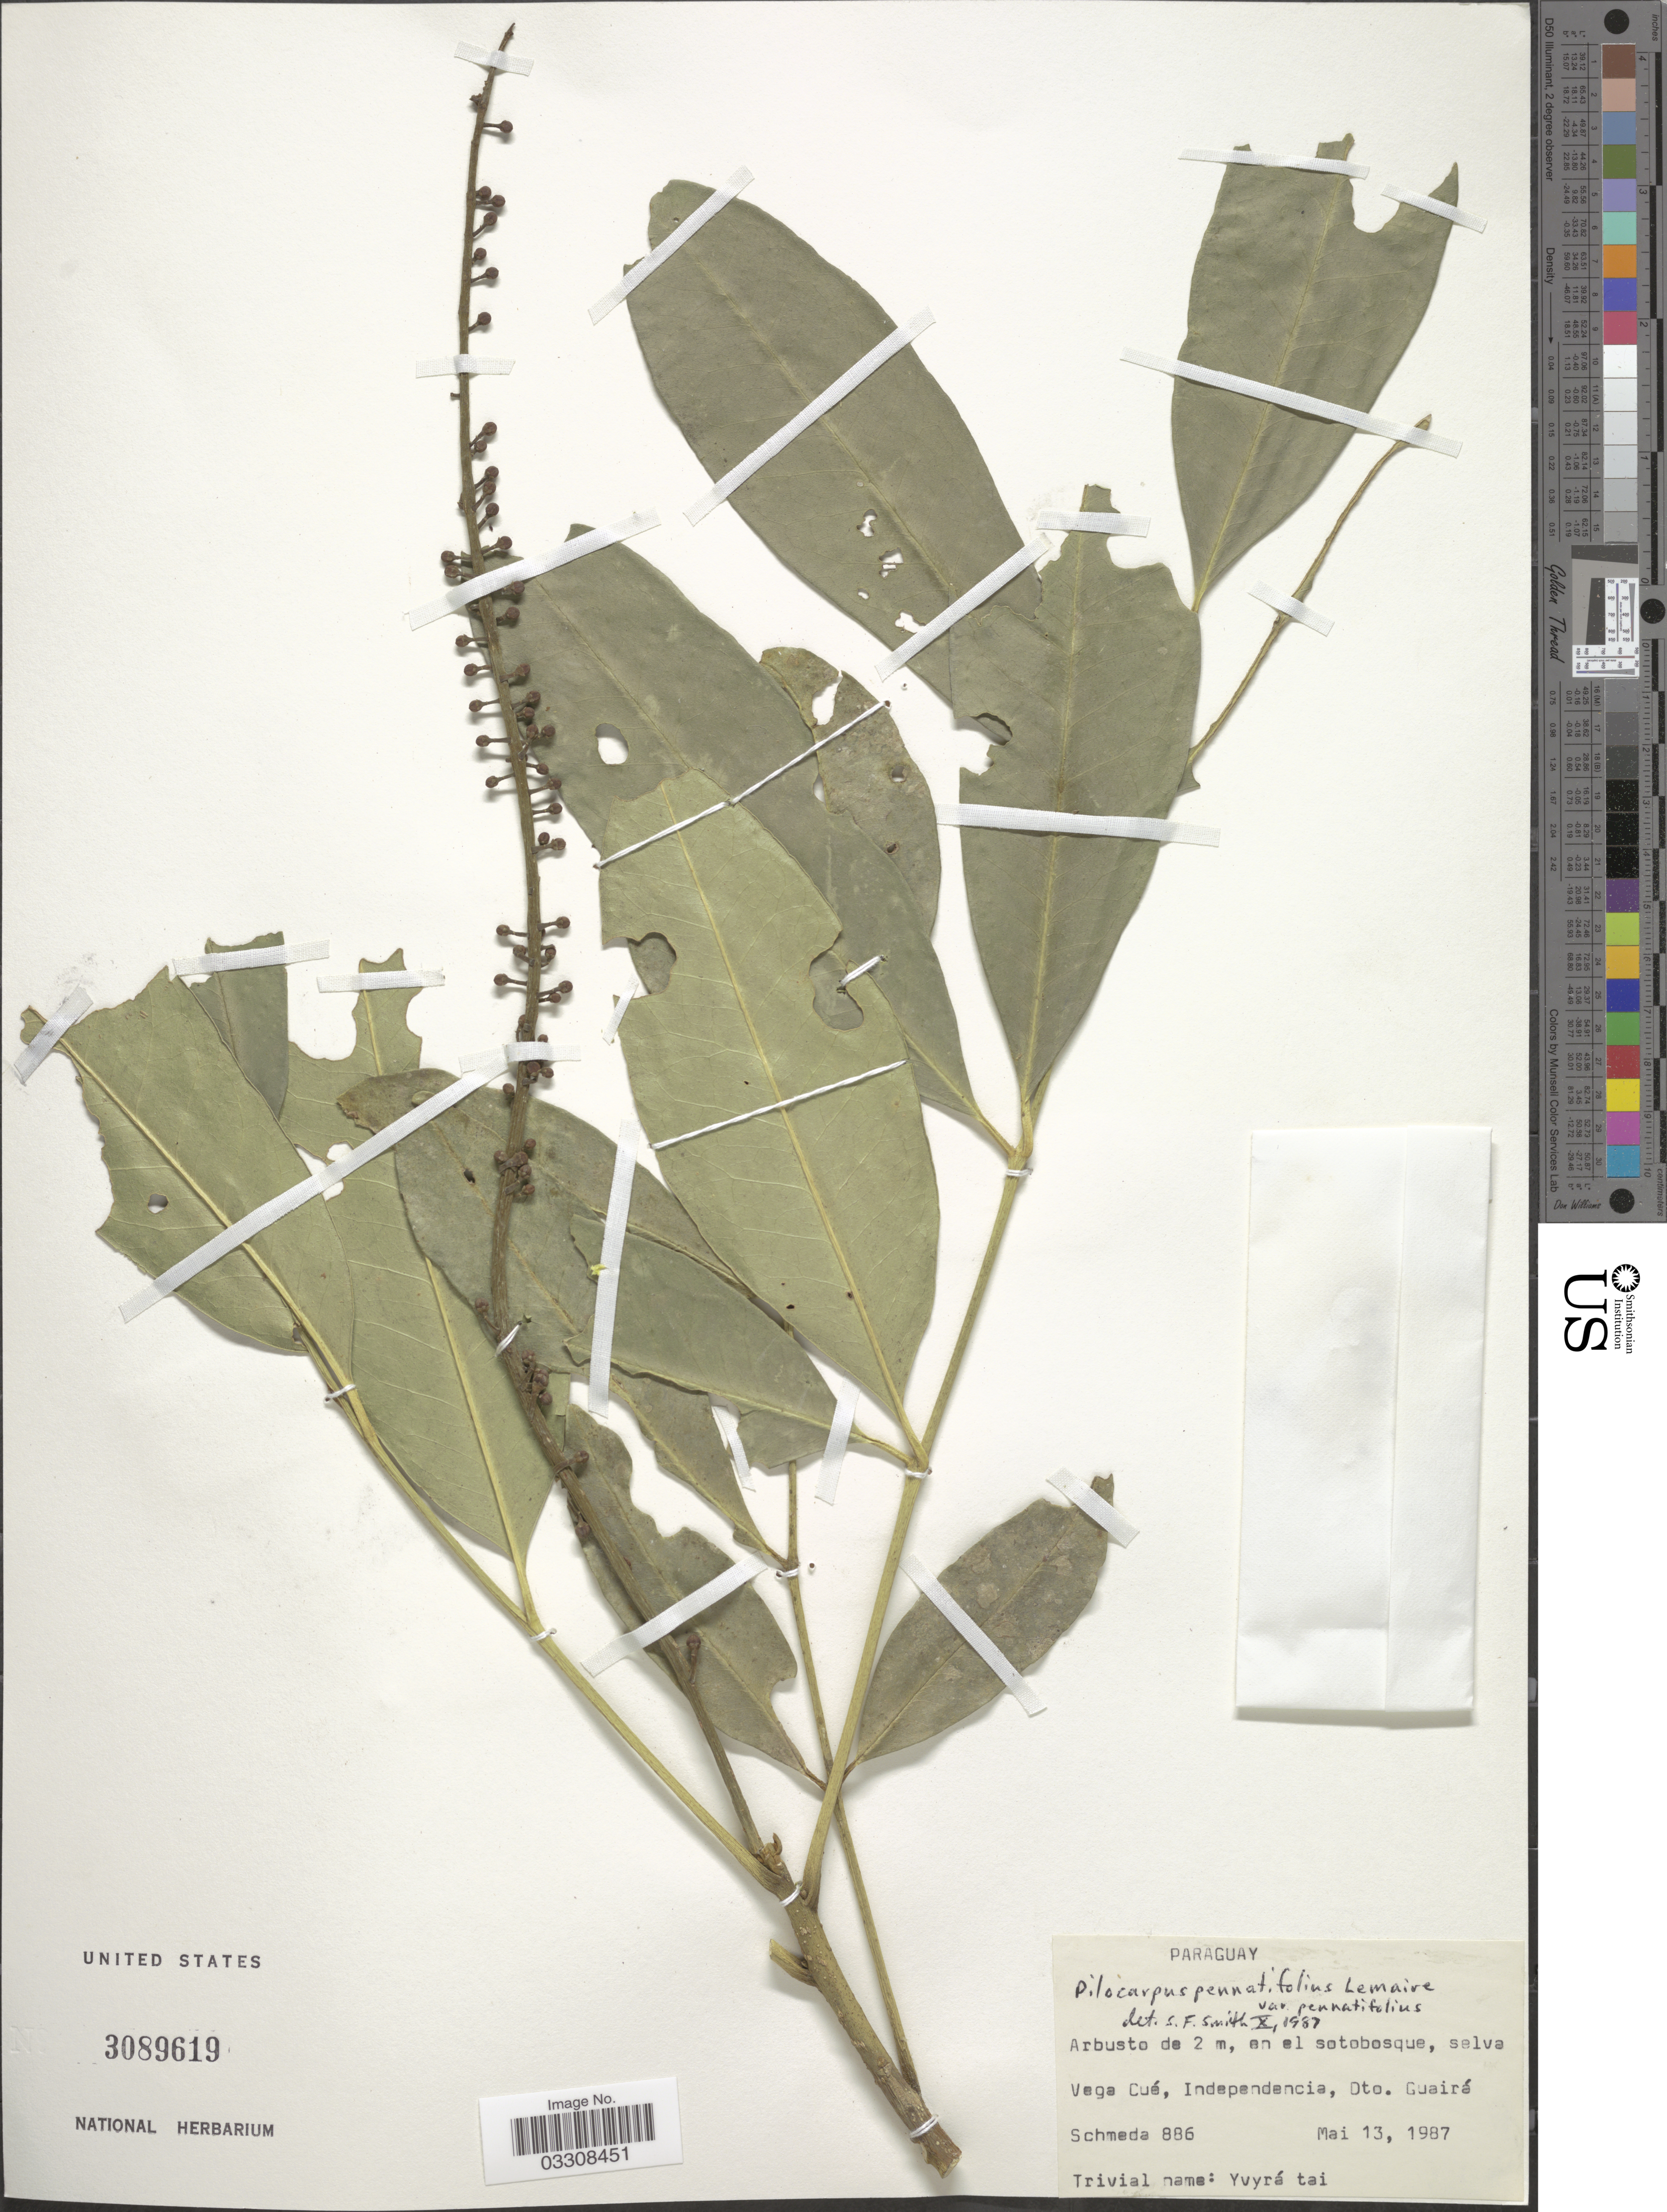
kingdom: Plantae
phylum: Tracheophyta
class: Magnoliopsida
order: Sapindales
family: Rutaceae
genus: Pilocarpus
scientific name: Pilocarpus pennatifolius var. pennatifolius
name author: Lem.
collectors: Schmeda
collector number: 886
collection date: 1987-05-13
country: Paraguay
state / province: Guaira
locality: Vega Cué, Independencia, Dto. Guairá.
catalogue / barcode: US 3089619